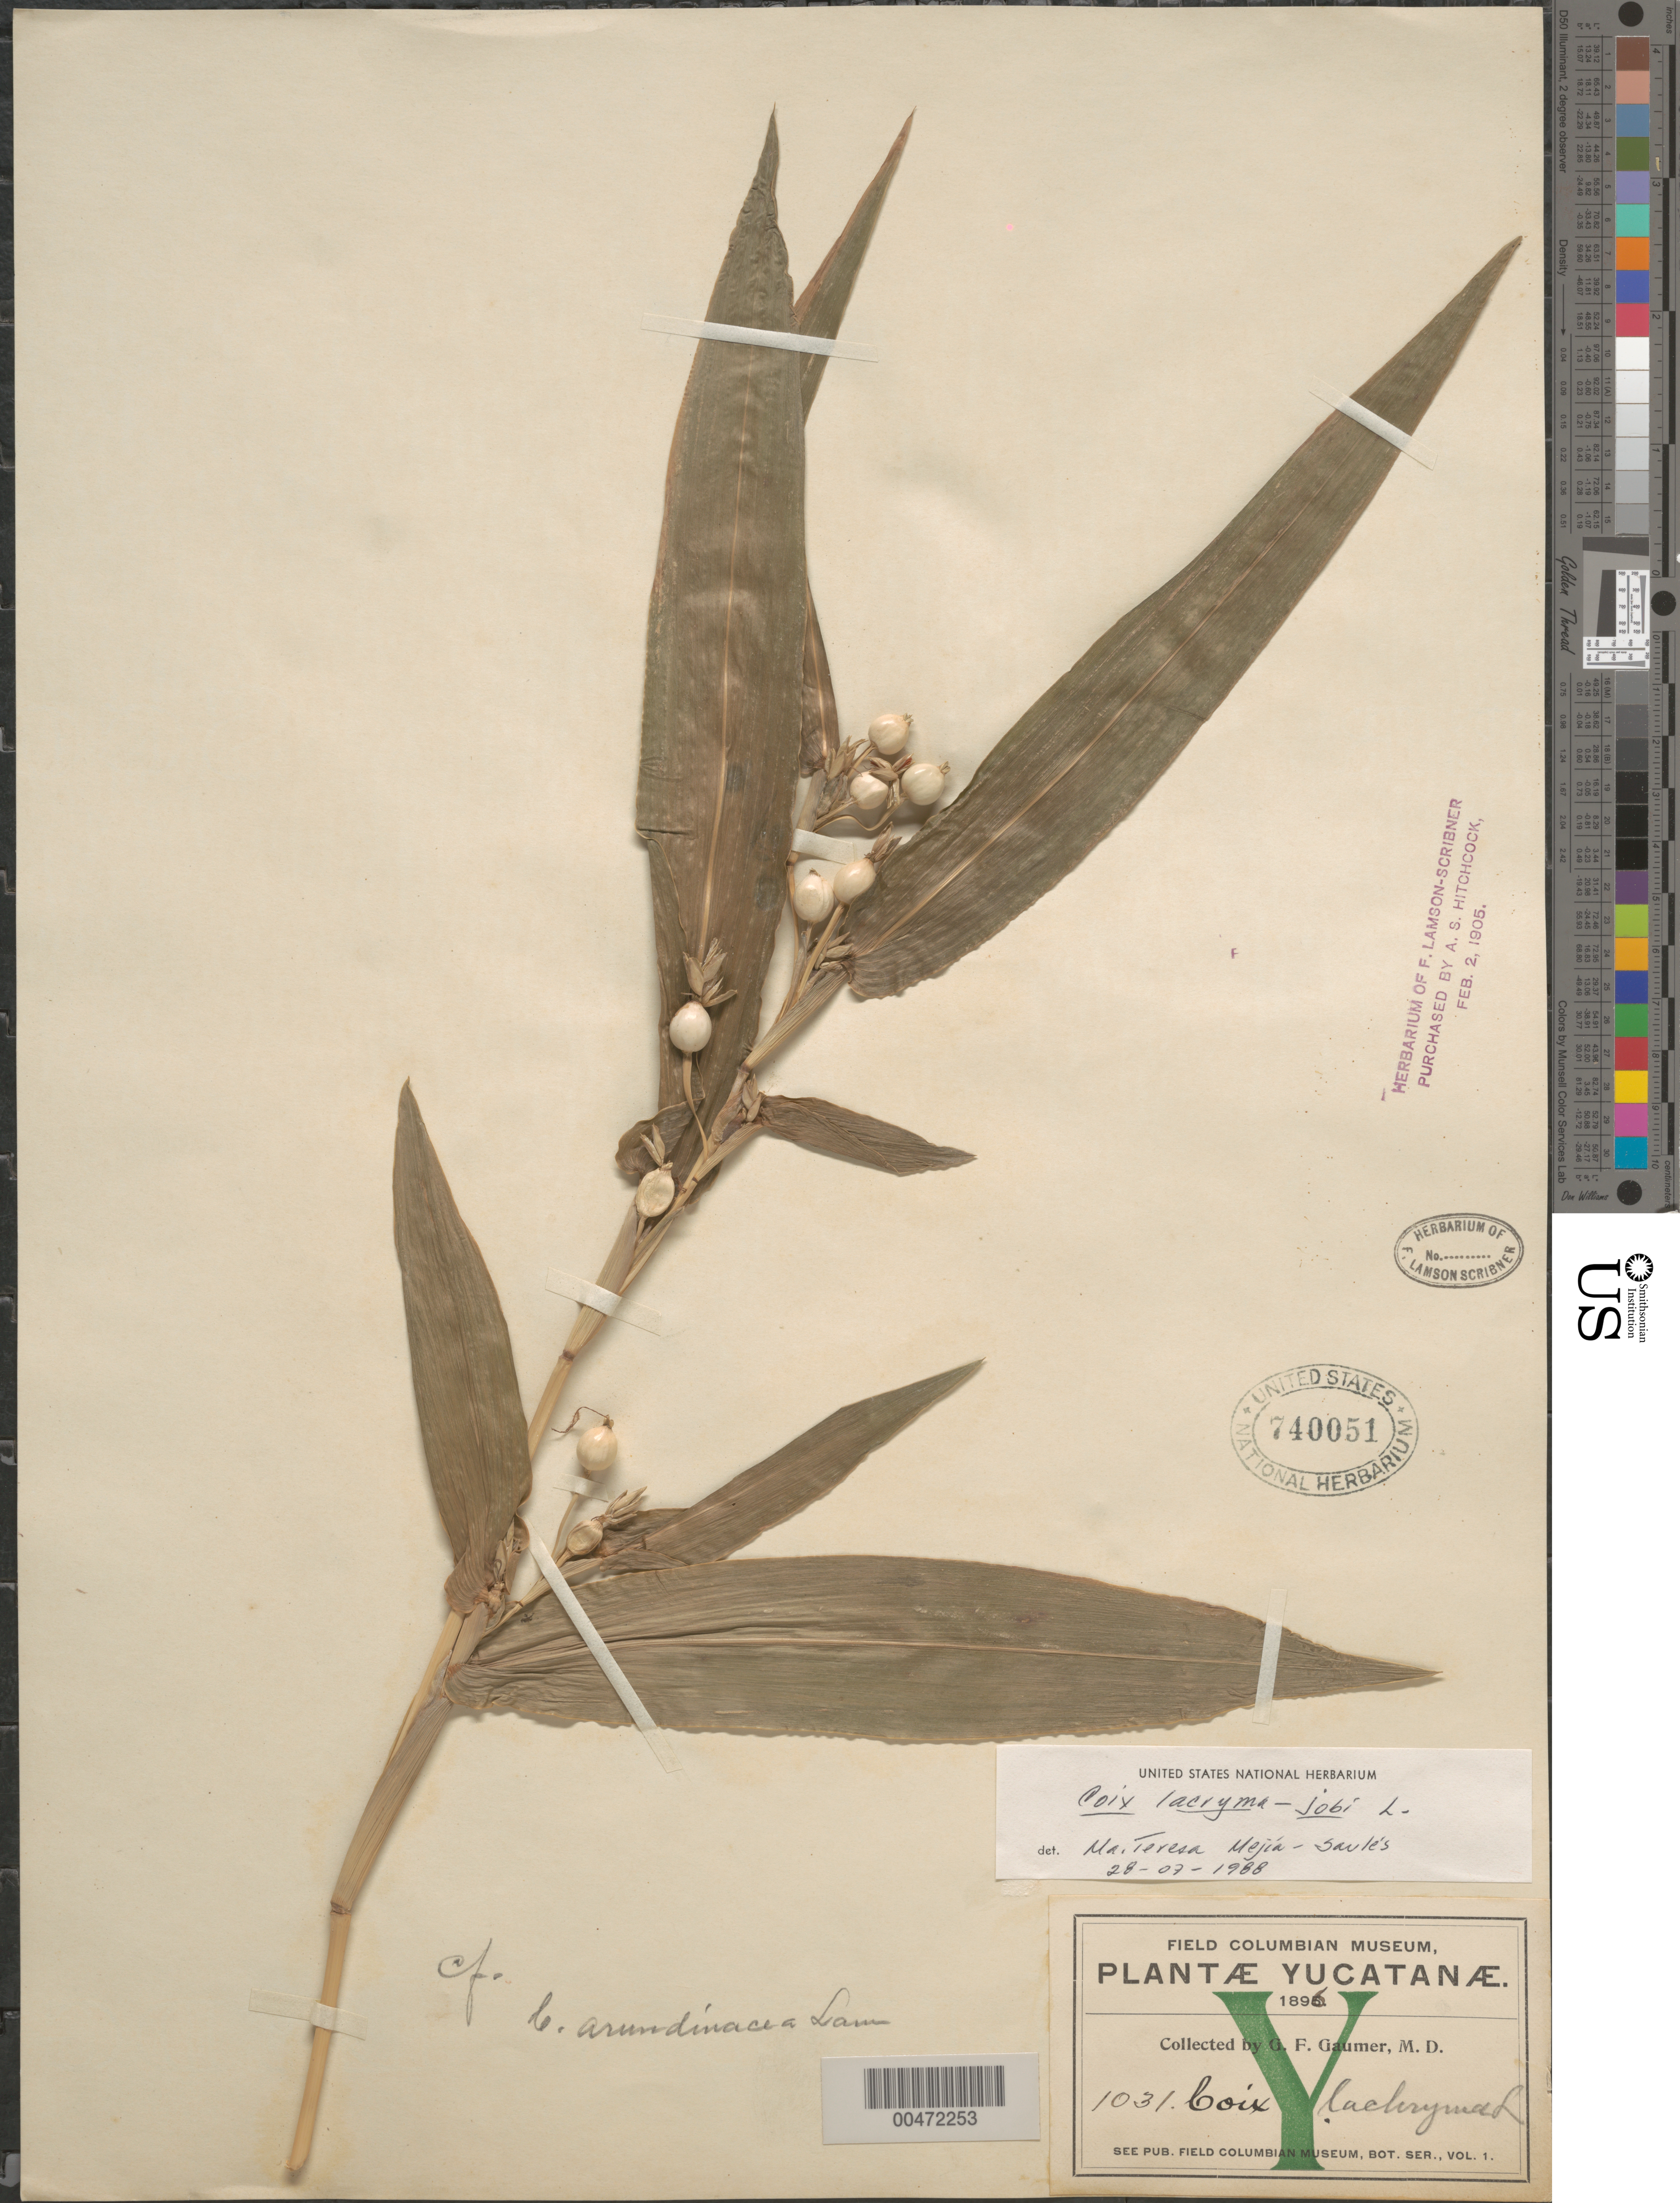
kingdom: Plantae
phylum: Tracheophyta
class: Liliopsida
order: Poales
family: Poaceae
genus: Coix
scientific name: Coix lacryma-jobi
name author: L.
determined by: Mejía-Sauls, M. T.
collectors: G. F. Gaumer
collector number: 1031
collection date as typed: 1896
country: Mexico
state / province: Yucatan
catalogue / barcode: US 740051